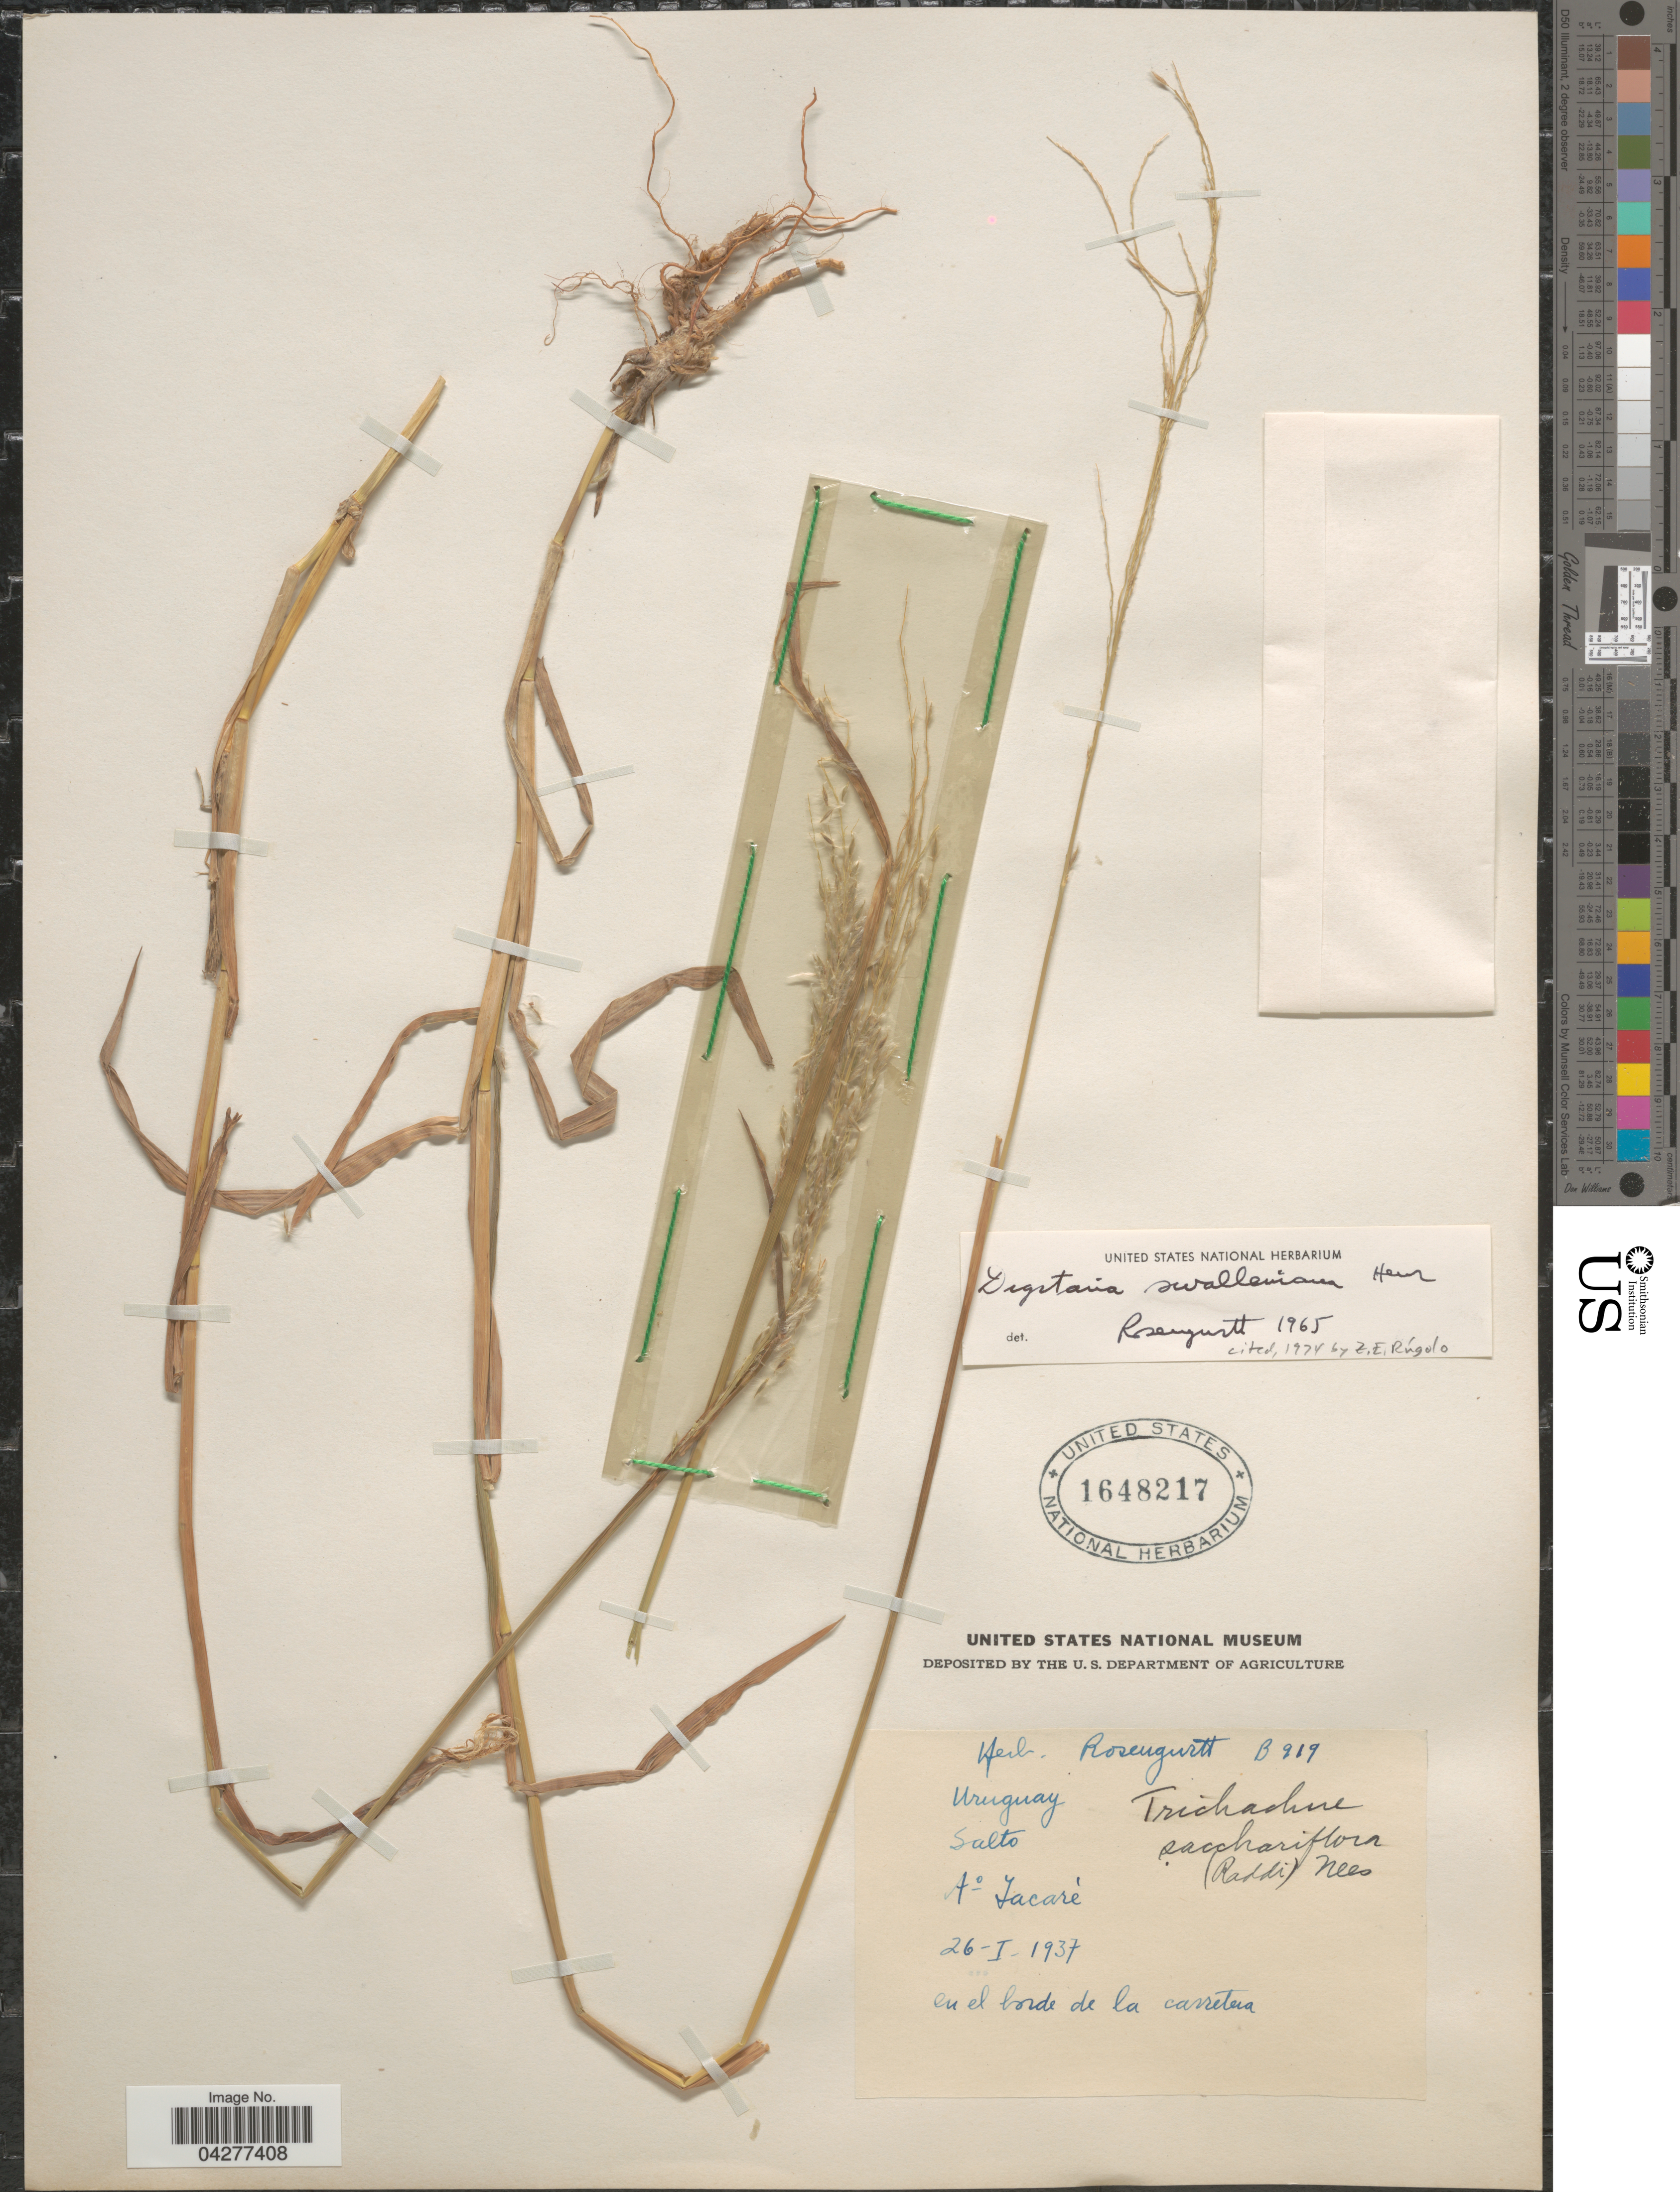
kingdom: Plantae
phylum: Tracheophyta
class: Liliopsida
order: Poales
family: Poaceae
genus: Digitaria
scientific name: Digitaria swalleniana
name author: Henr.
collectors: ex herb. Rosengurtt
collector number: B919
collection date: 1937-01-26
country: Uruguay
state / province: Salto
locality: Ao Jacaré. En el borde de la carretera.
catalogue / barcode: US 1648217